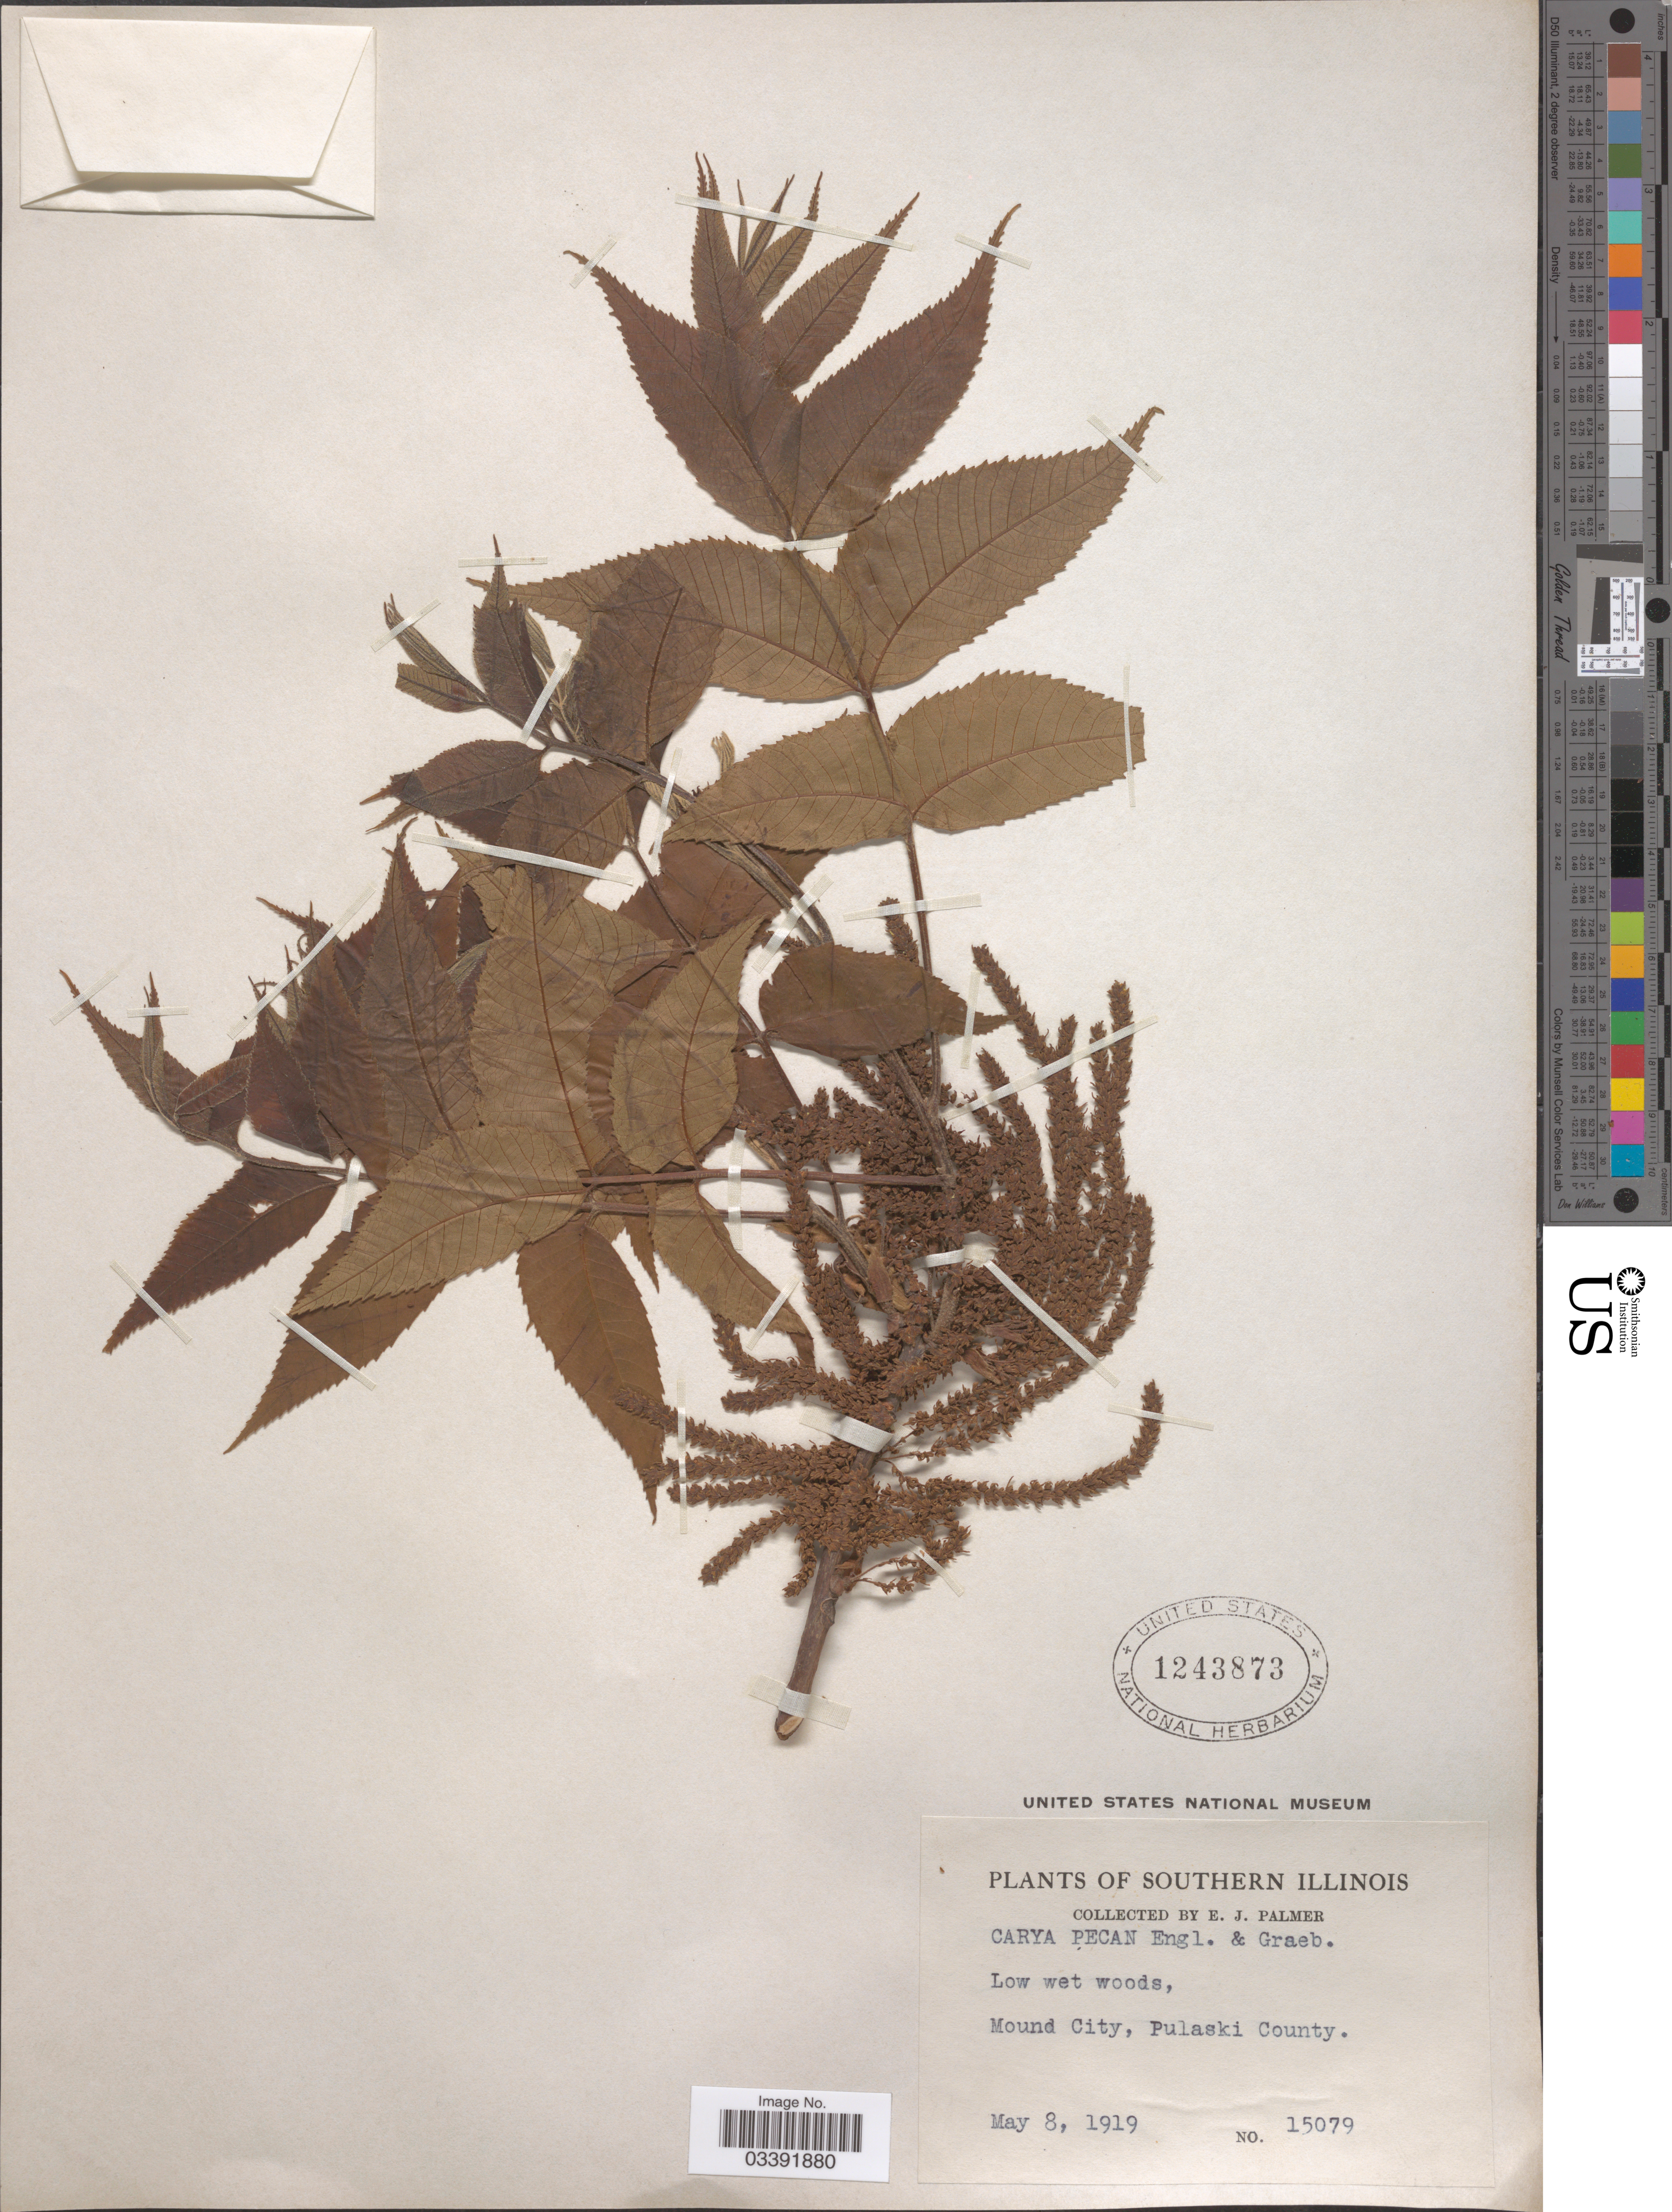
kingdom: Plantae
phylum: Tracheophyta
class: Magnoliopsida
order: Fagales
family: Juglandaceae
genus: Carya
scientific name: Carya illinoinensis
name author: (Wangenh.) K. Koch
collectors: E. J. Palmer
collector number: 15079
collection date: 1919-05-08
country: United States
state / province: Illinois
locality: Southern Illinois. Mound City, Pulaski County.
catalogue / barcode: US 1243873